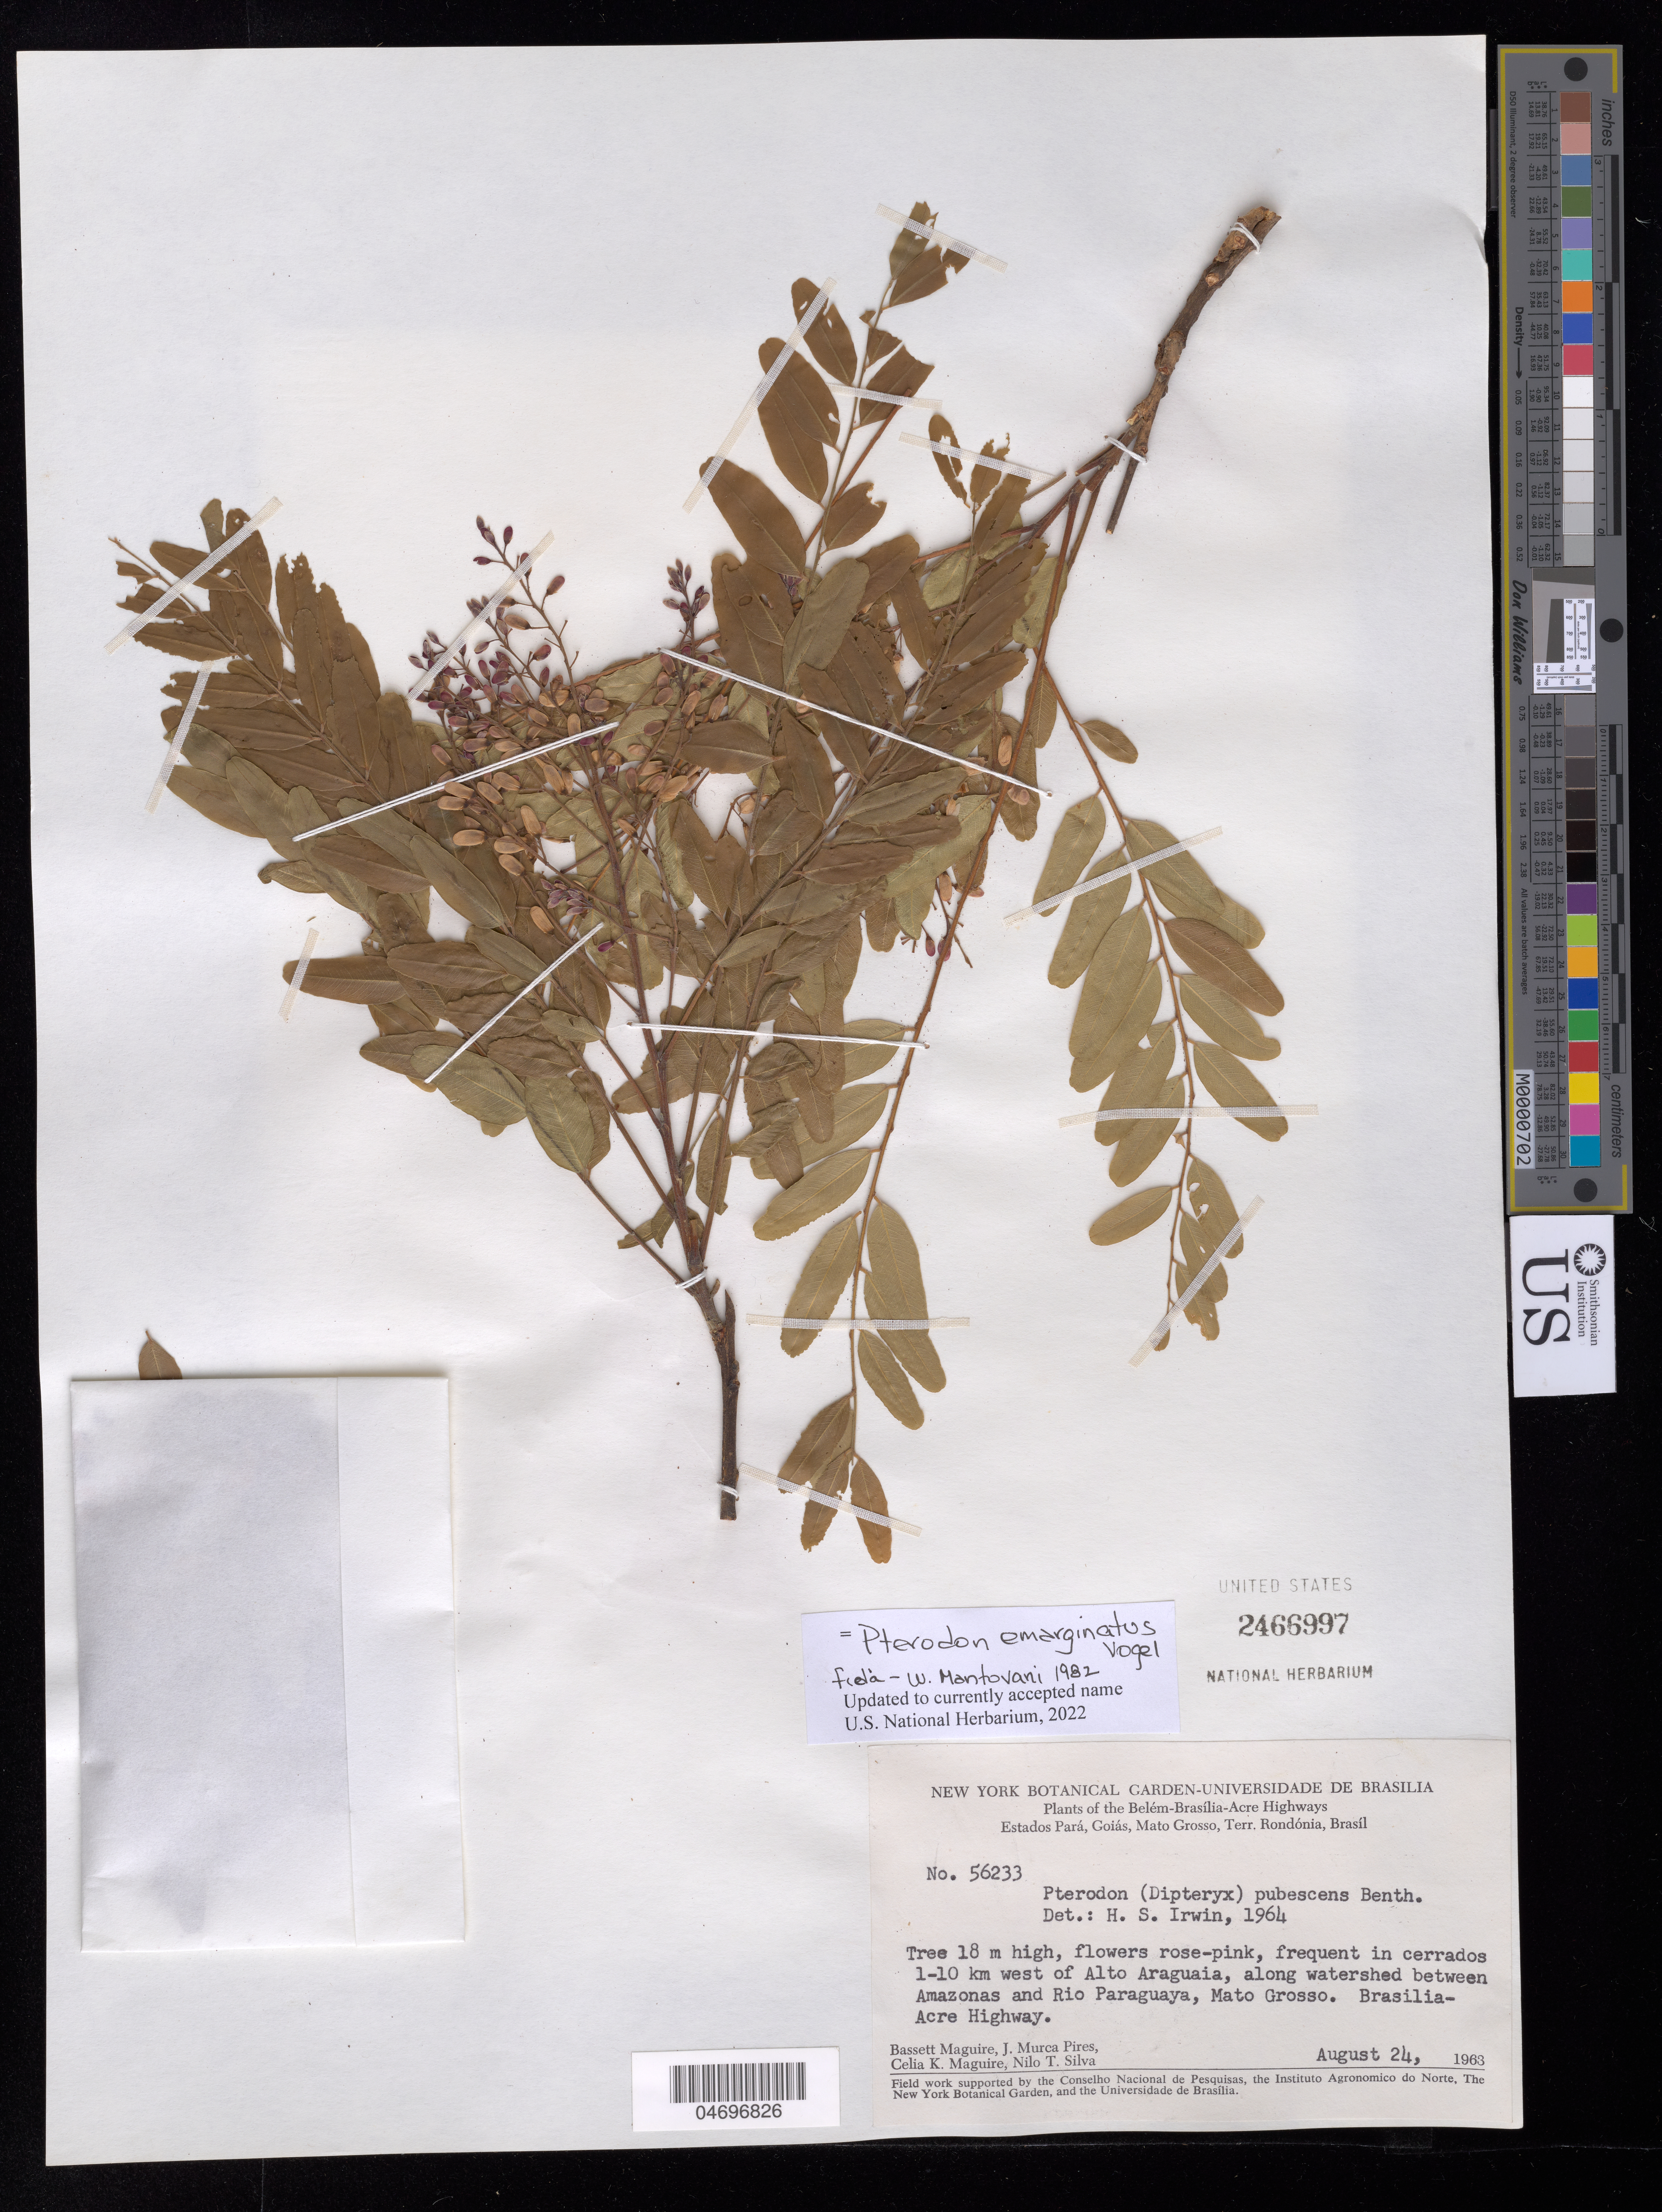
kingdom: Plantae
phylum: Tracheophyta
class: Magnoliopsida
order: Fabales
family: Fabaceae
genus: Pterodon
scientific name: Pterodon emarginatus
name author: Vogel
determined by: Mantovani, W.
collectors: B. Maguire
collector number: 56233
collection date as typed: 24 Aug 1963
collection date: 1963-08-24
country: Brazil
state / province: Mato Grosso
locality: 1-10 km. W of Alto Araguaia, between Amazonas and Rio Paraguayana.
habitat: In cerrados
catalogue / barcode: US 2466997